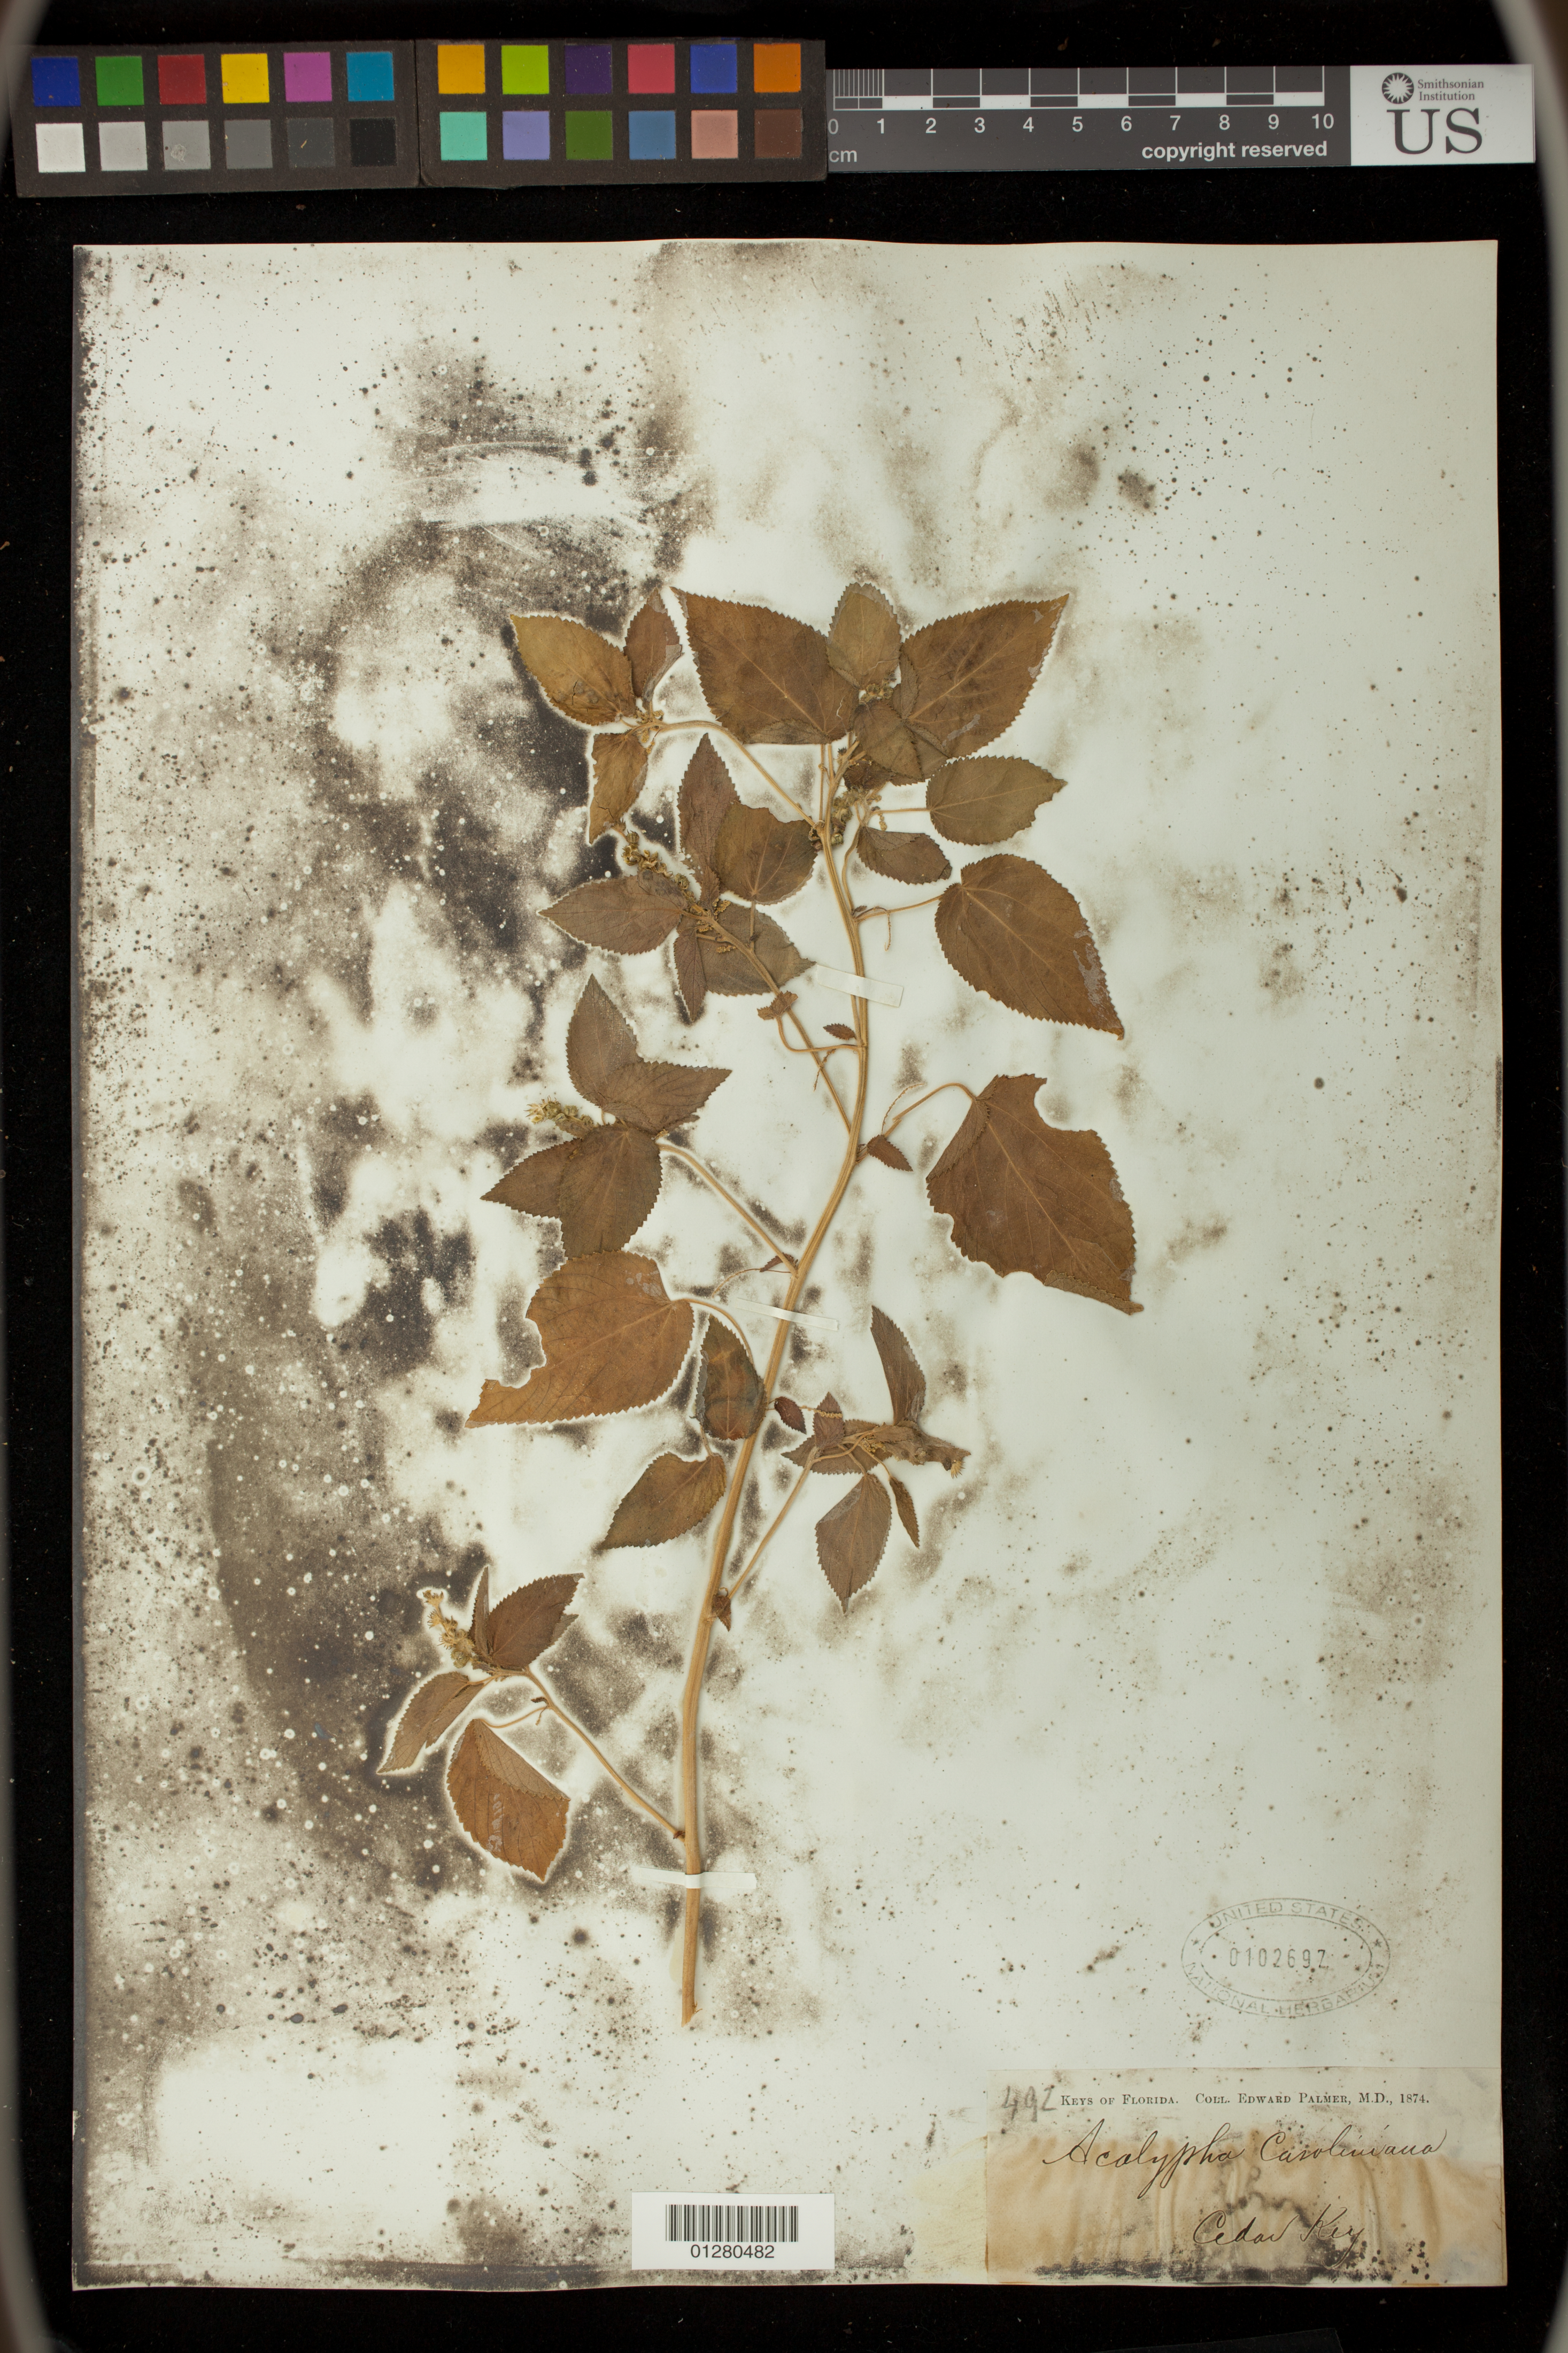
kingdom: Plantae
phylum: Tracheophyta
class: Magnoliopsida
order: Malpighiales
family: Euphorbiaceae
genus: Acalypha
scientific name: Acalypha ostryifolia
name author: Ridd.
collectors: E. Palmer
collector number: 492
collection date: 1874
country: United States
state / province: Florida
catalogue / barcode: US 102697